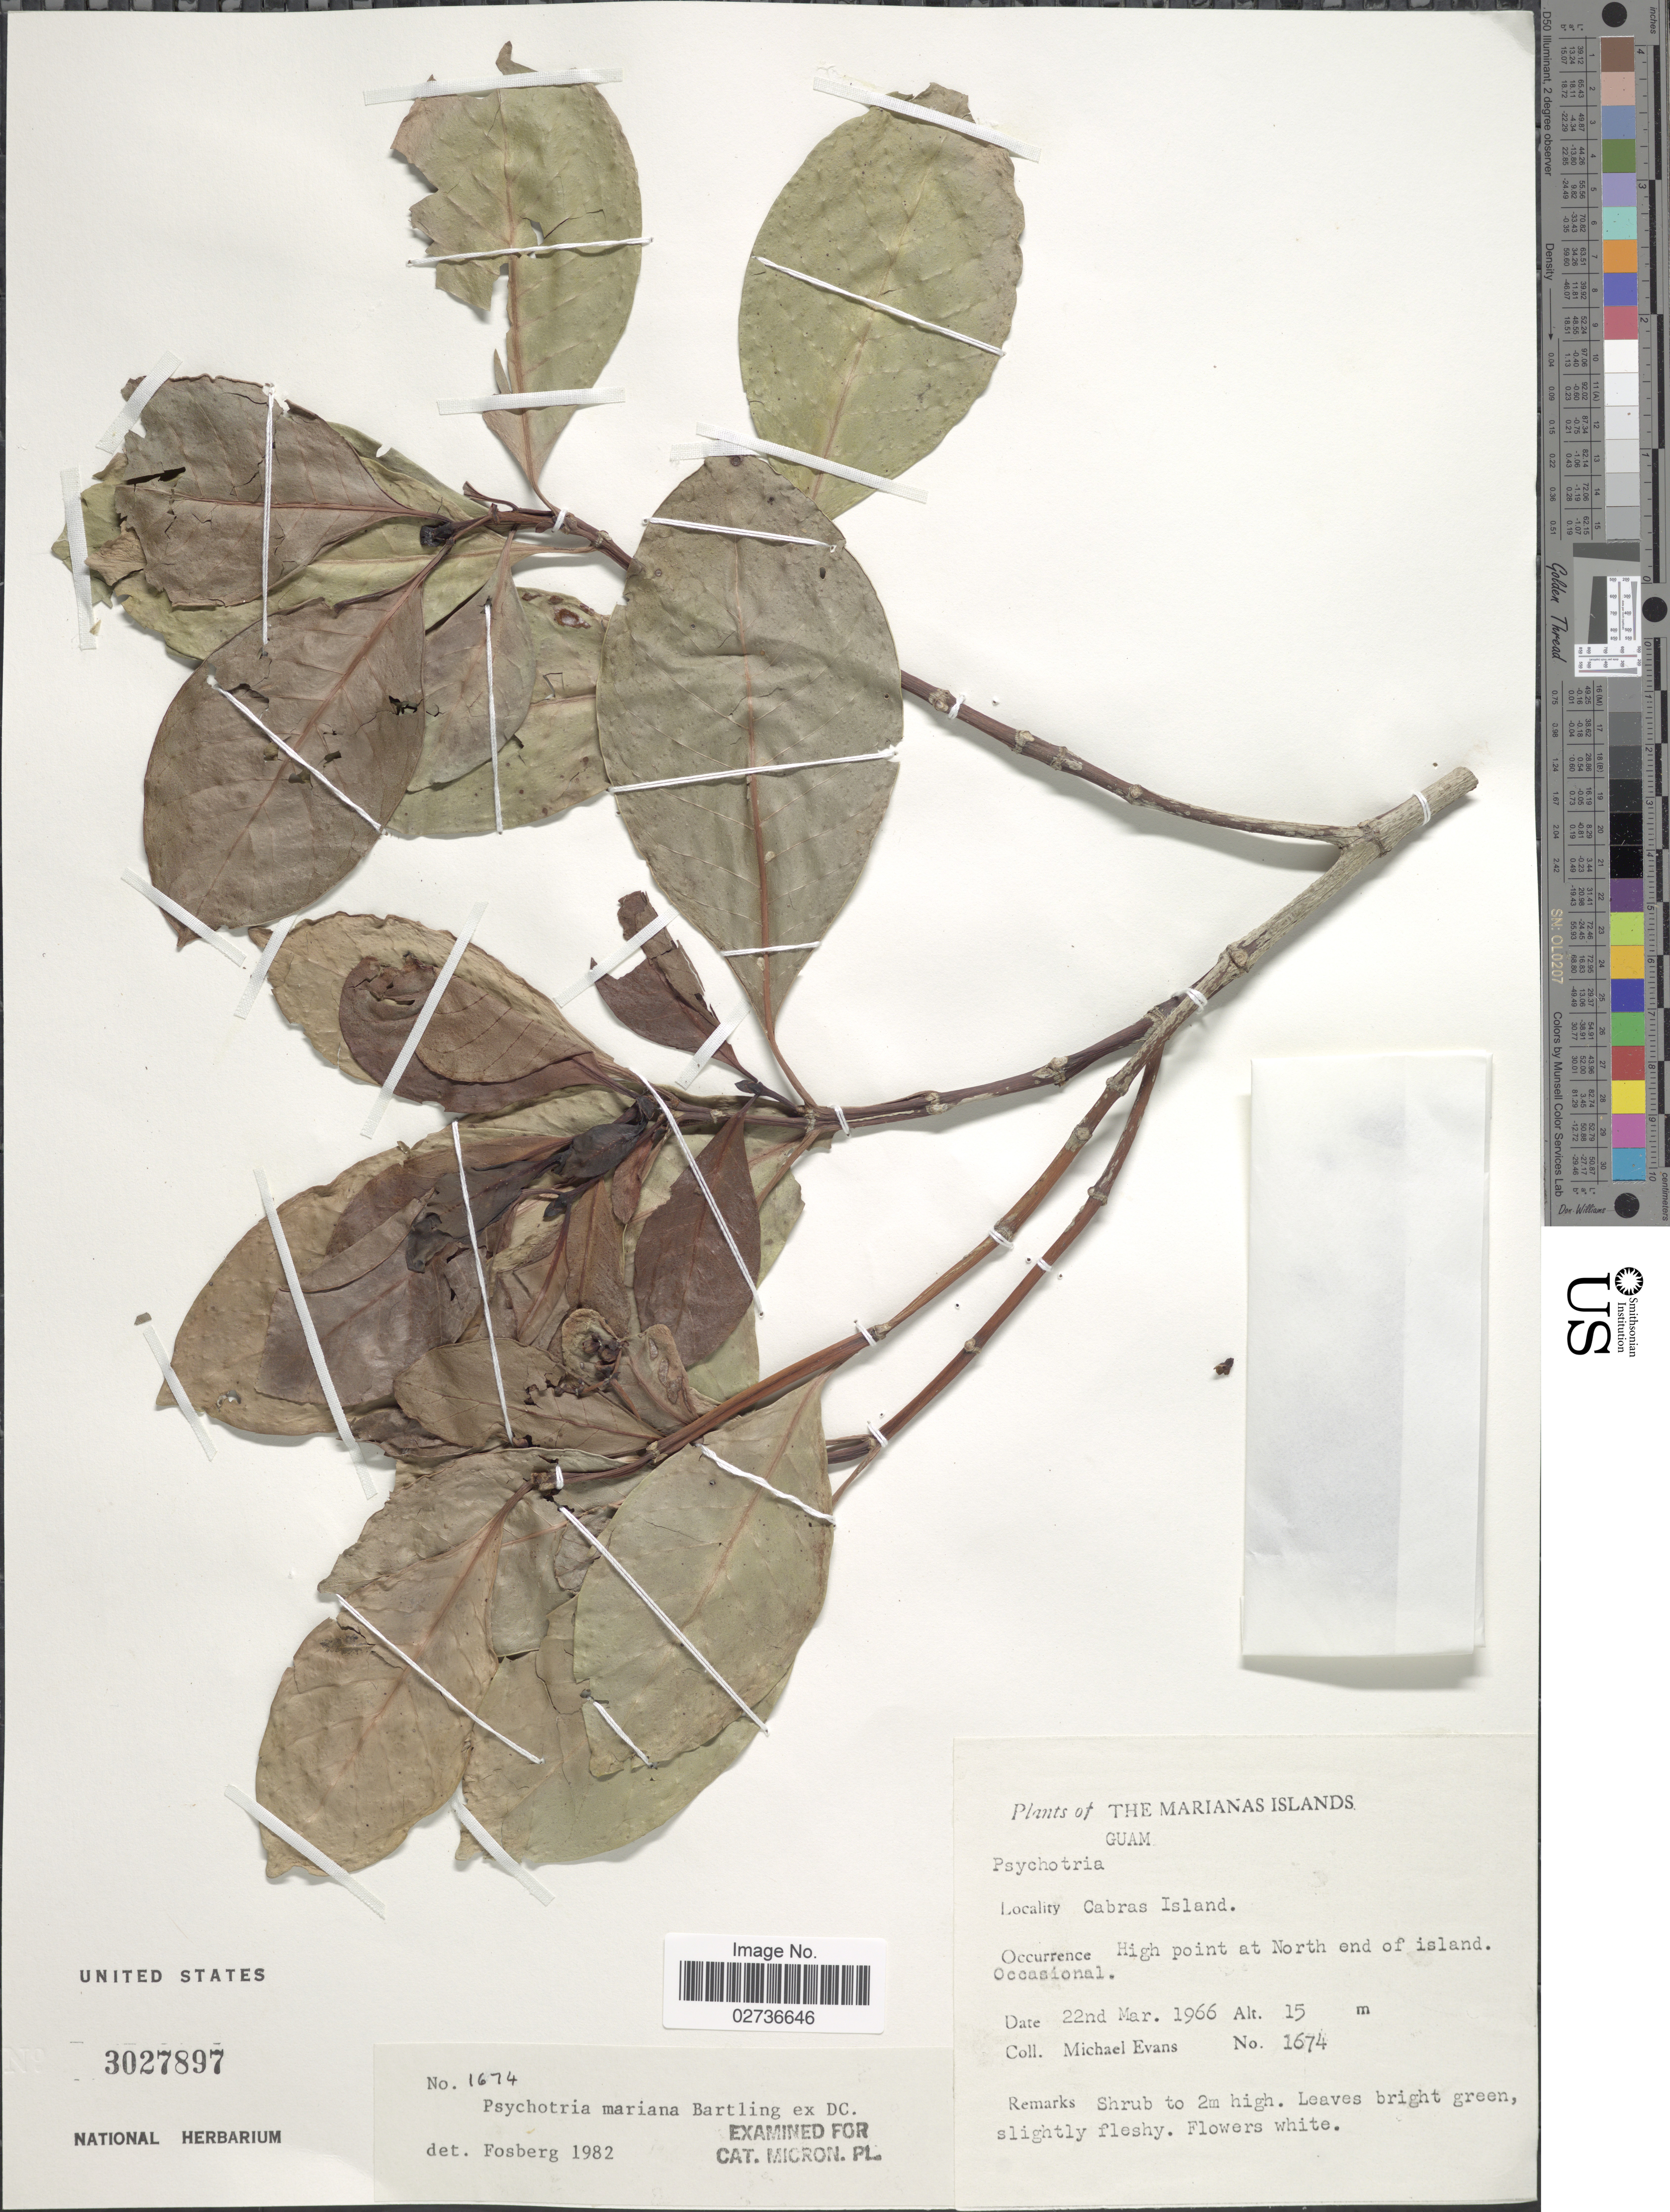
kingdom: Plantae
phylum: Tracheophyta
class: Magnoliopsida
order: Gentianales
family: Rubiaceae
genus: Psychotria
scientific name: Psychotria mariana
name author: Bartl. ex DC.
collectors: M. Evans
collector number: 1674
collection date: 1966-03-22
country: Guam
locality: The Marianas Islands, Guam, Cabras Island, High point at North end of island Occasional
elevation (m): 15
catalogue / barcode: US 3027897